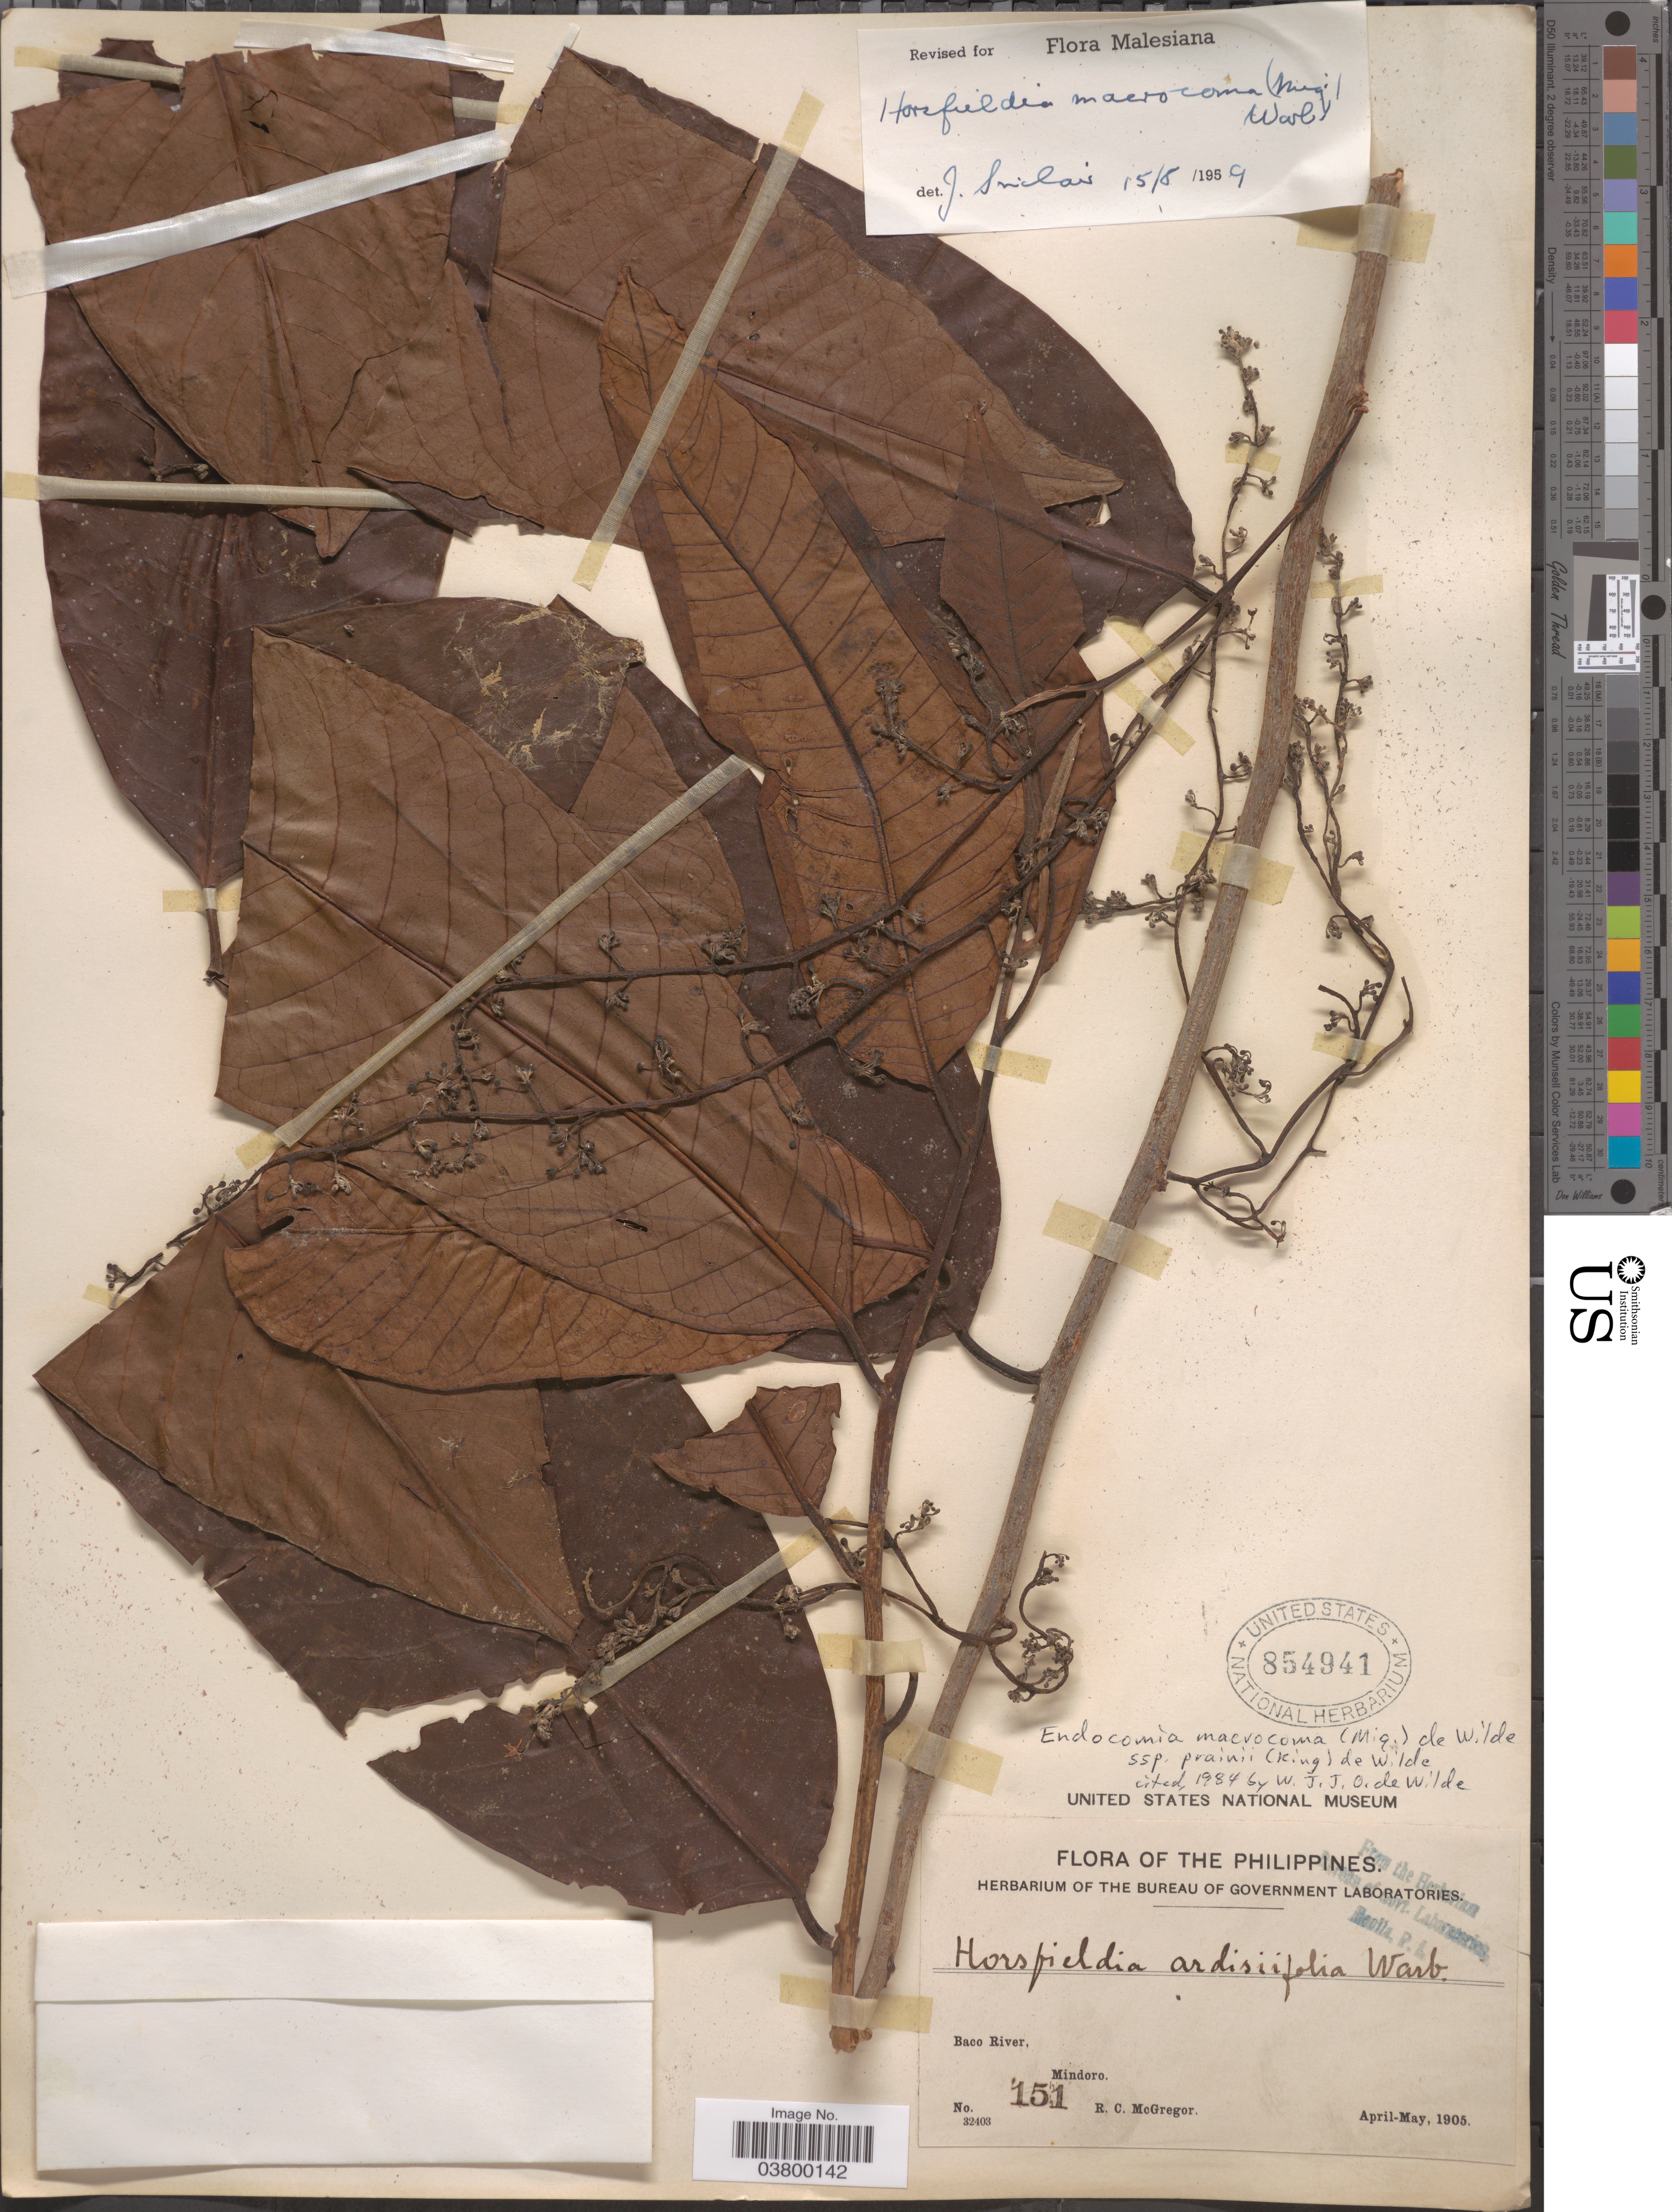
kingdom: Plantae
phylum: Tracheophyta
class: Magnoliopsida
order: Magnoliales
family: Myristicaceae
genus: Endocomia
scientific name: Endocomia macrocoma subsp. prainii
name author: (King) W.J. de Wilde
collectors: R. C. McGregor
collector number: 151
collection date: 1905-04/1905-05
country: Philippines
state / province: Mimaropa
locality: Baco River, Mindoro.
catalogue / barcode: US 854941